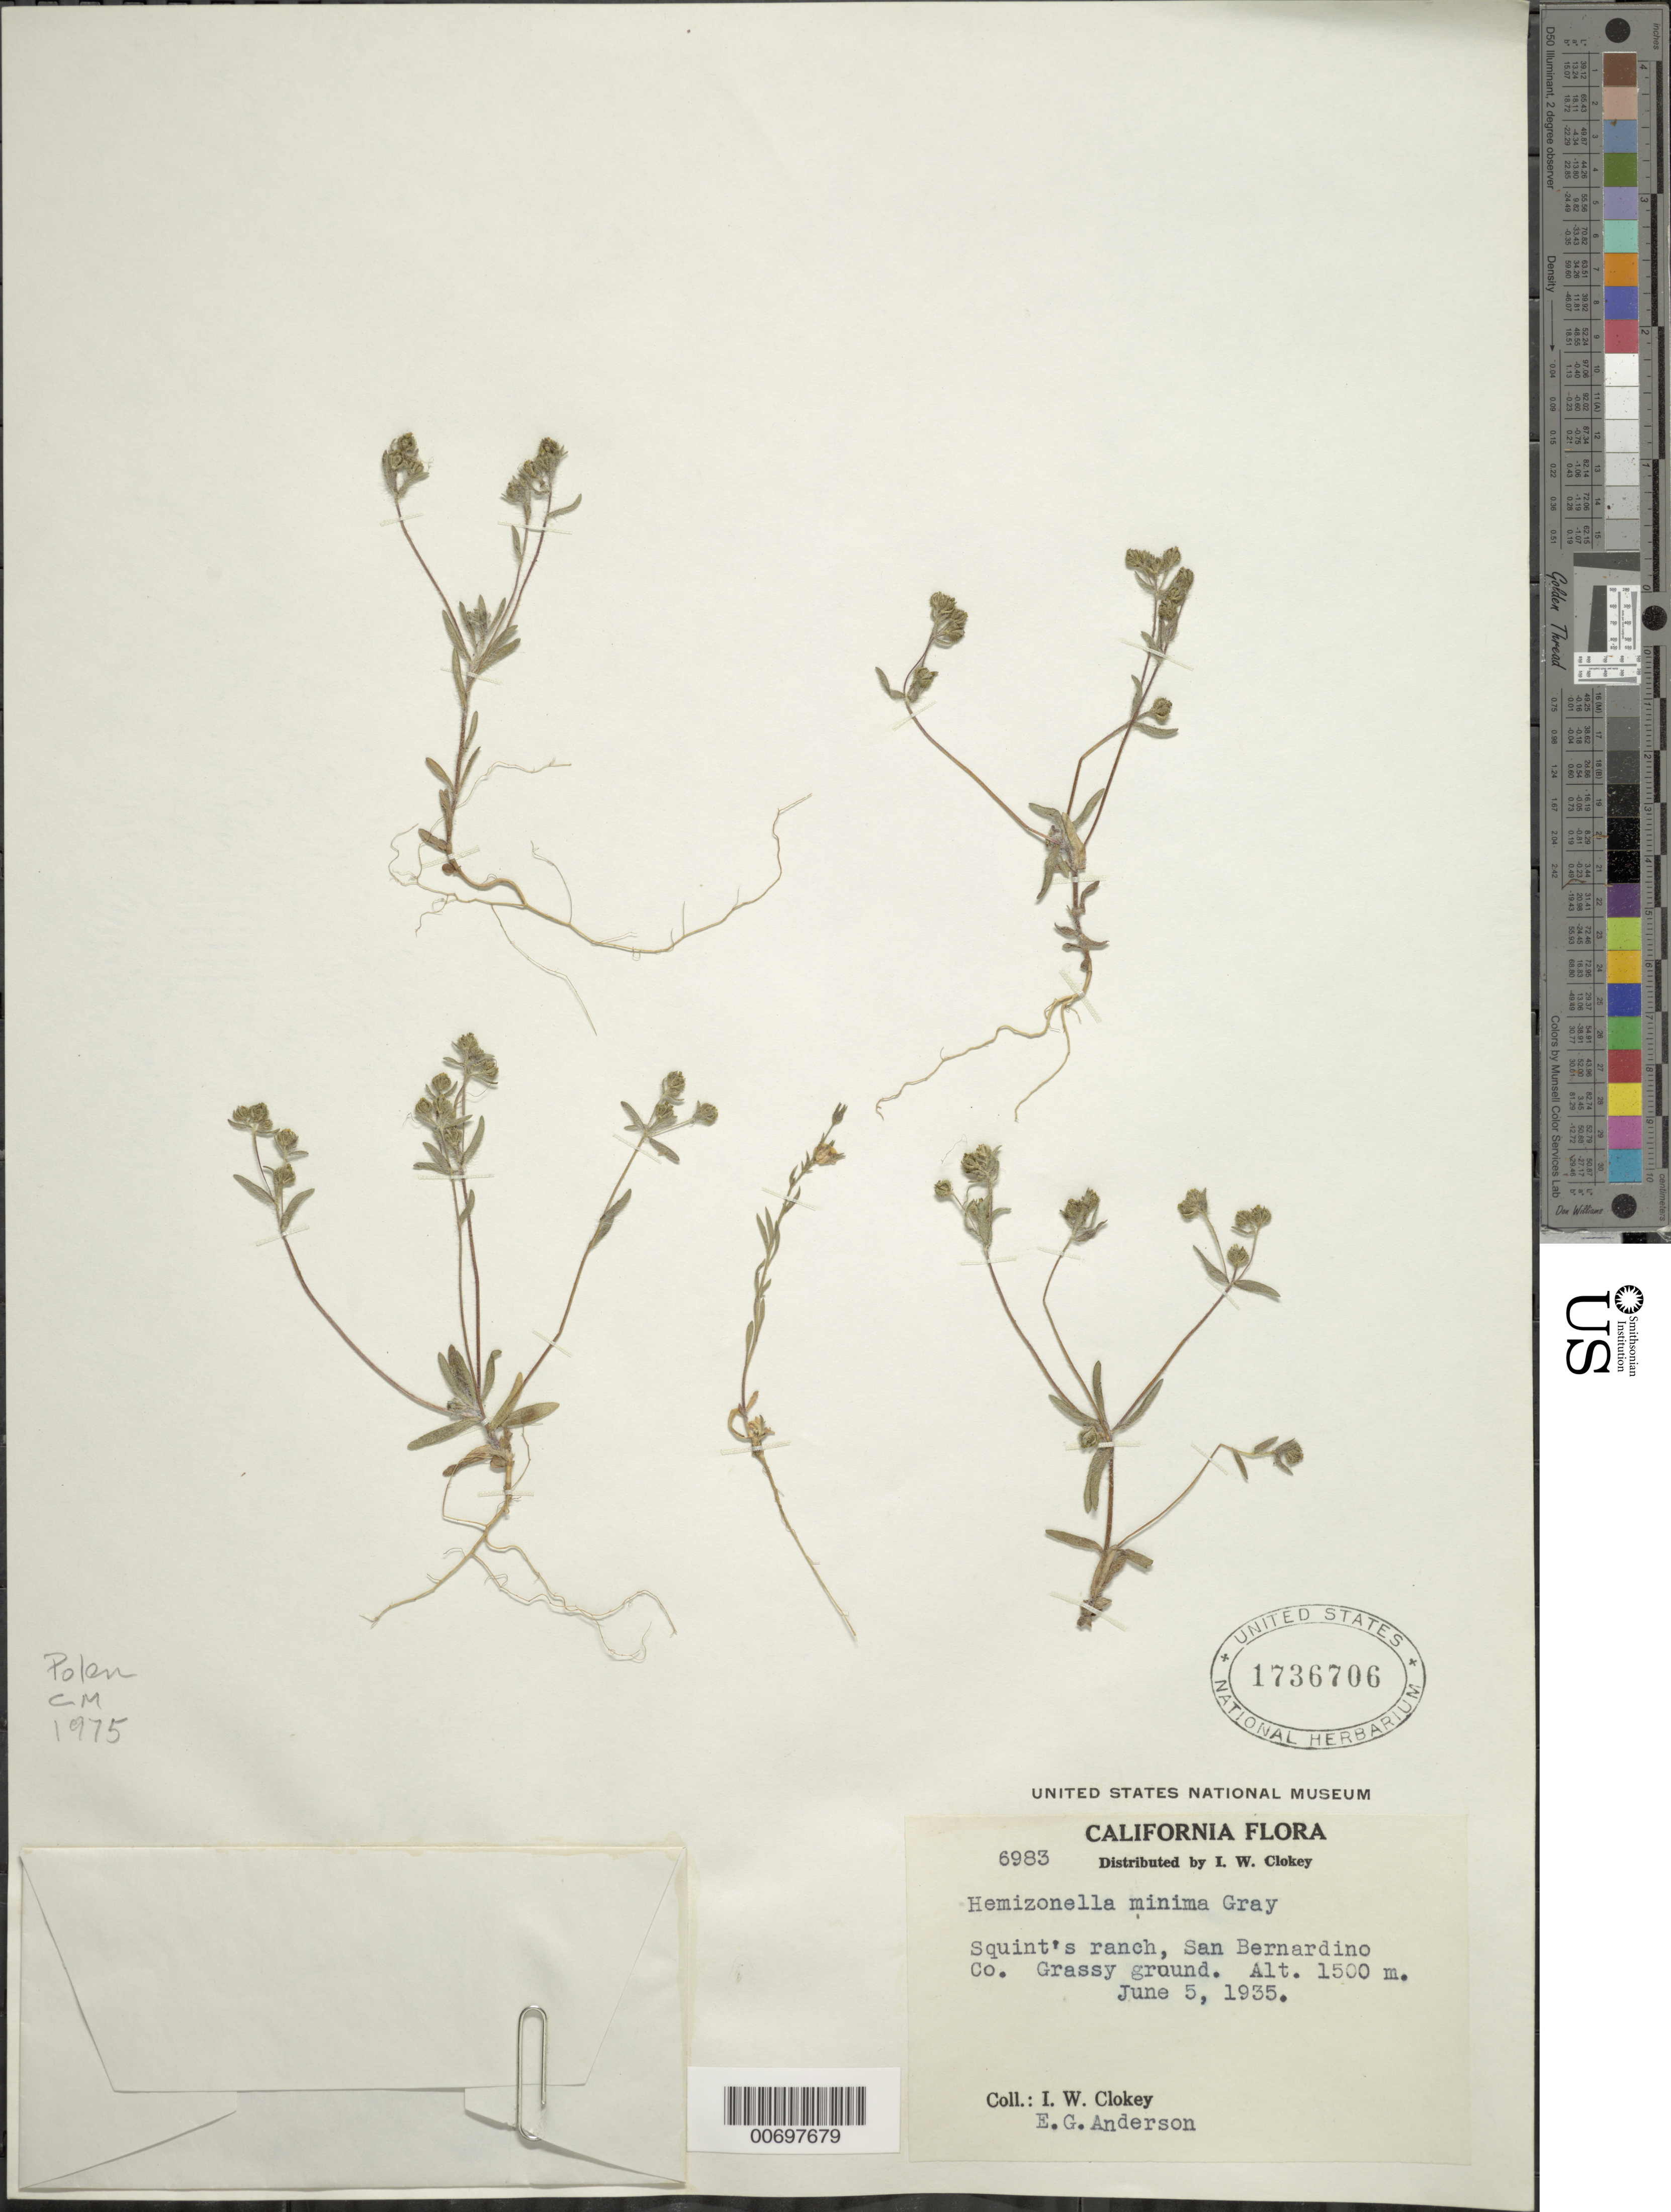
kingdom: Plantae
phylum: Tracheophyta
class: Magnoliopsida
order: Asterales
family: Asteraceae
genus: Hemizonella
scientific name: Hemizonella minima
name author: (A. Gray) A. Gray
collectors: I. W. Clokey & E. G. Anderson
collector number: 6983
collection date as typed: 05 Jun 1935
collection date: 1935-06-05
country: United States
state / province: California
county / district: San Bernardino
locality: Squint's ranch.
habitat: Grassy ground.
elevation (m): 457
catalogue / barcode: US 1736706